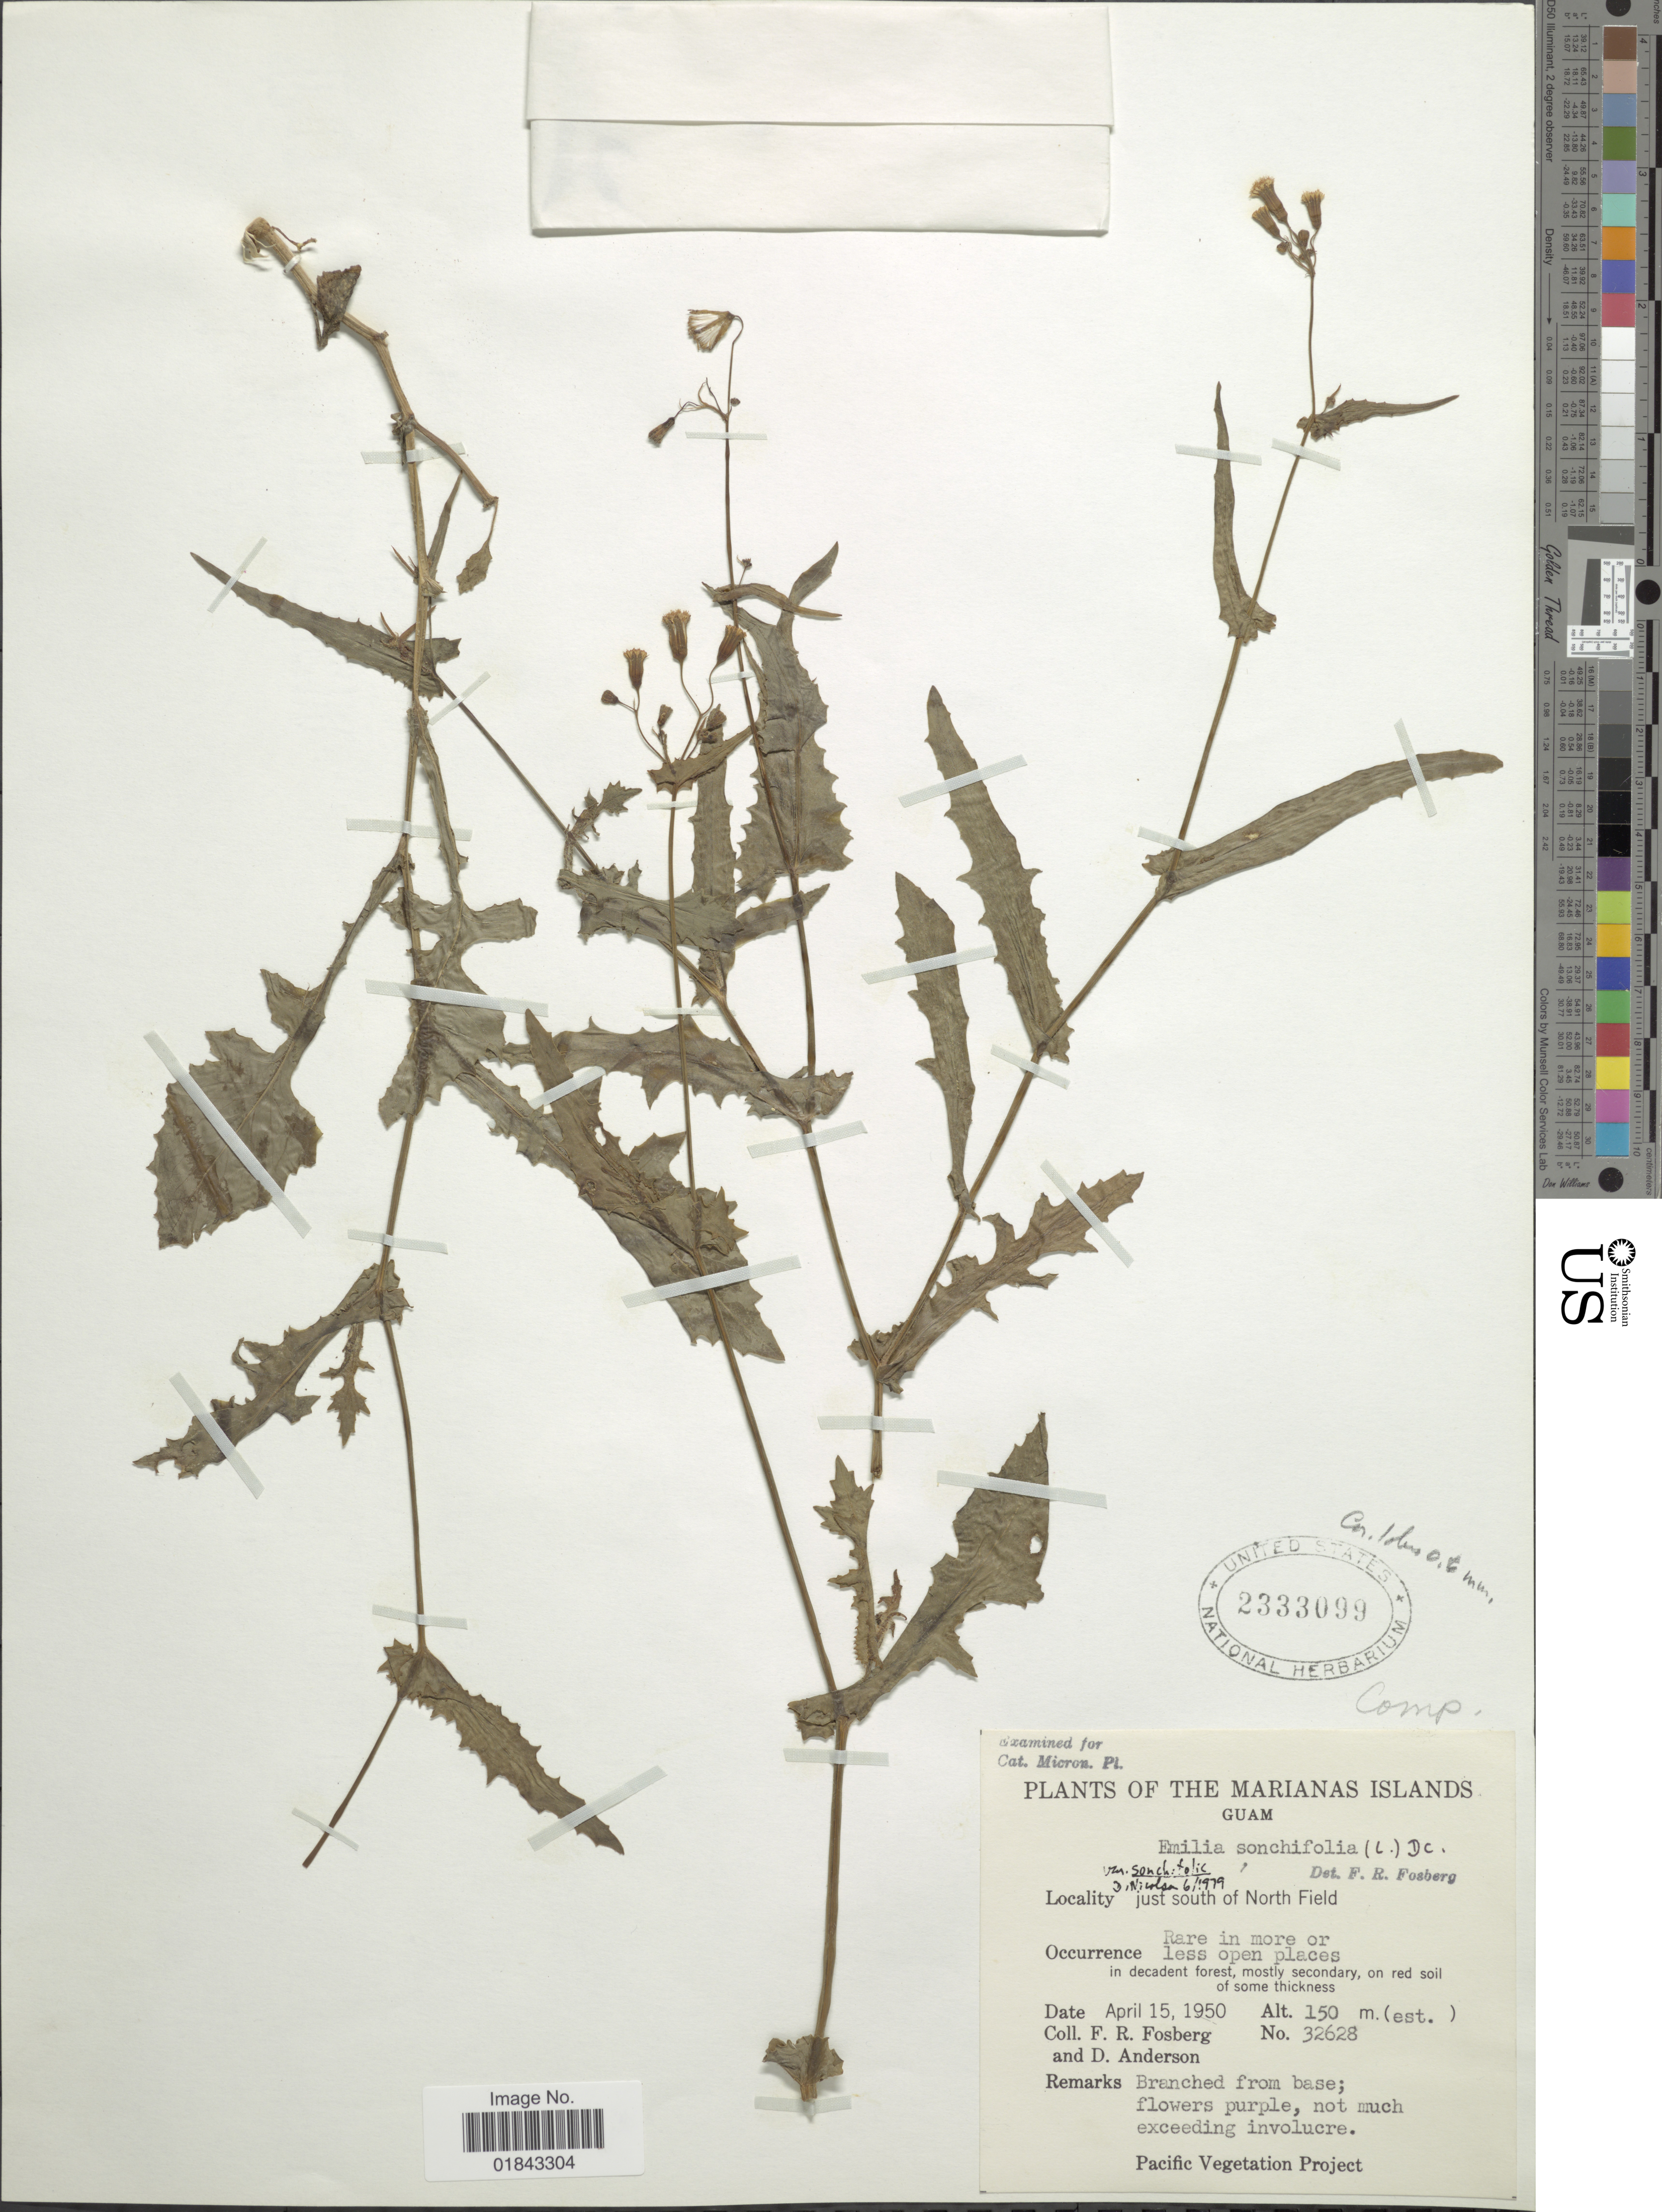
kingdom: Plantae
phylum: Tracheophyta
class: Magnoliopsida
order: Asterales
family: Asteraceae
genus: Emilia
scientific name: Emilia sonchifolia var. sonchifolia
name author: (L.) DC.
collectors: F. R. Fosberg & D. Anderson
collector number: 32628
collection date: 1950-04-15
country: Guam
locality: Marianas Islands, just south of Nord Field, rare in more or less open places, in decadent forest, mostly secondary, on red soil of some thickness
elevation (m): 150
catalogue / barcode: US 2333099